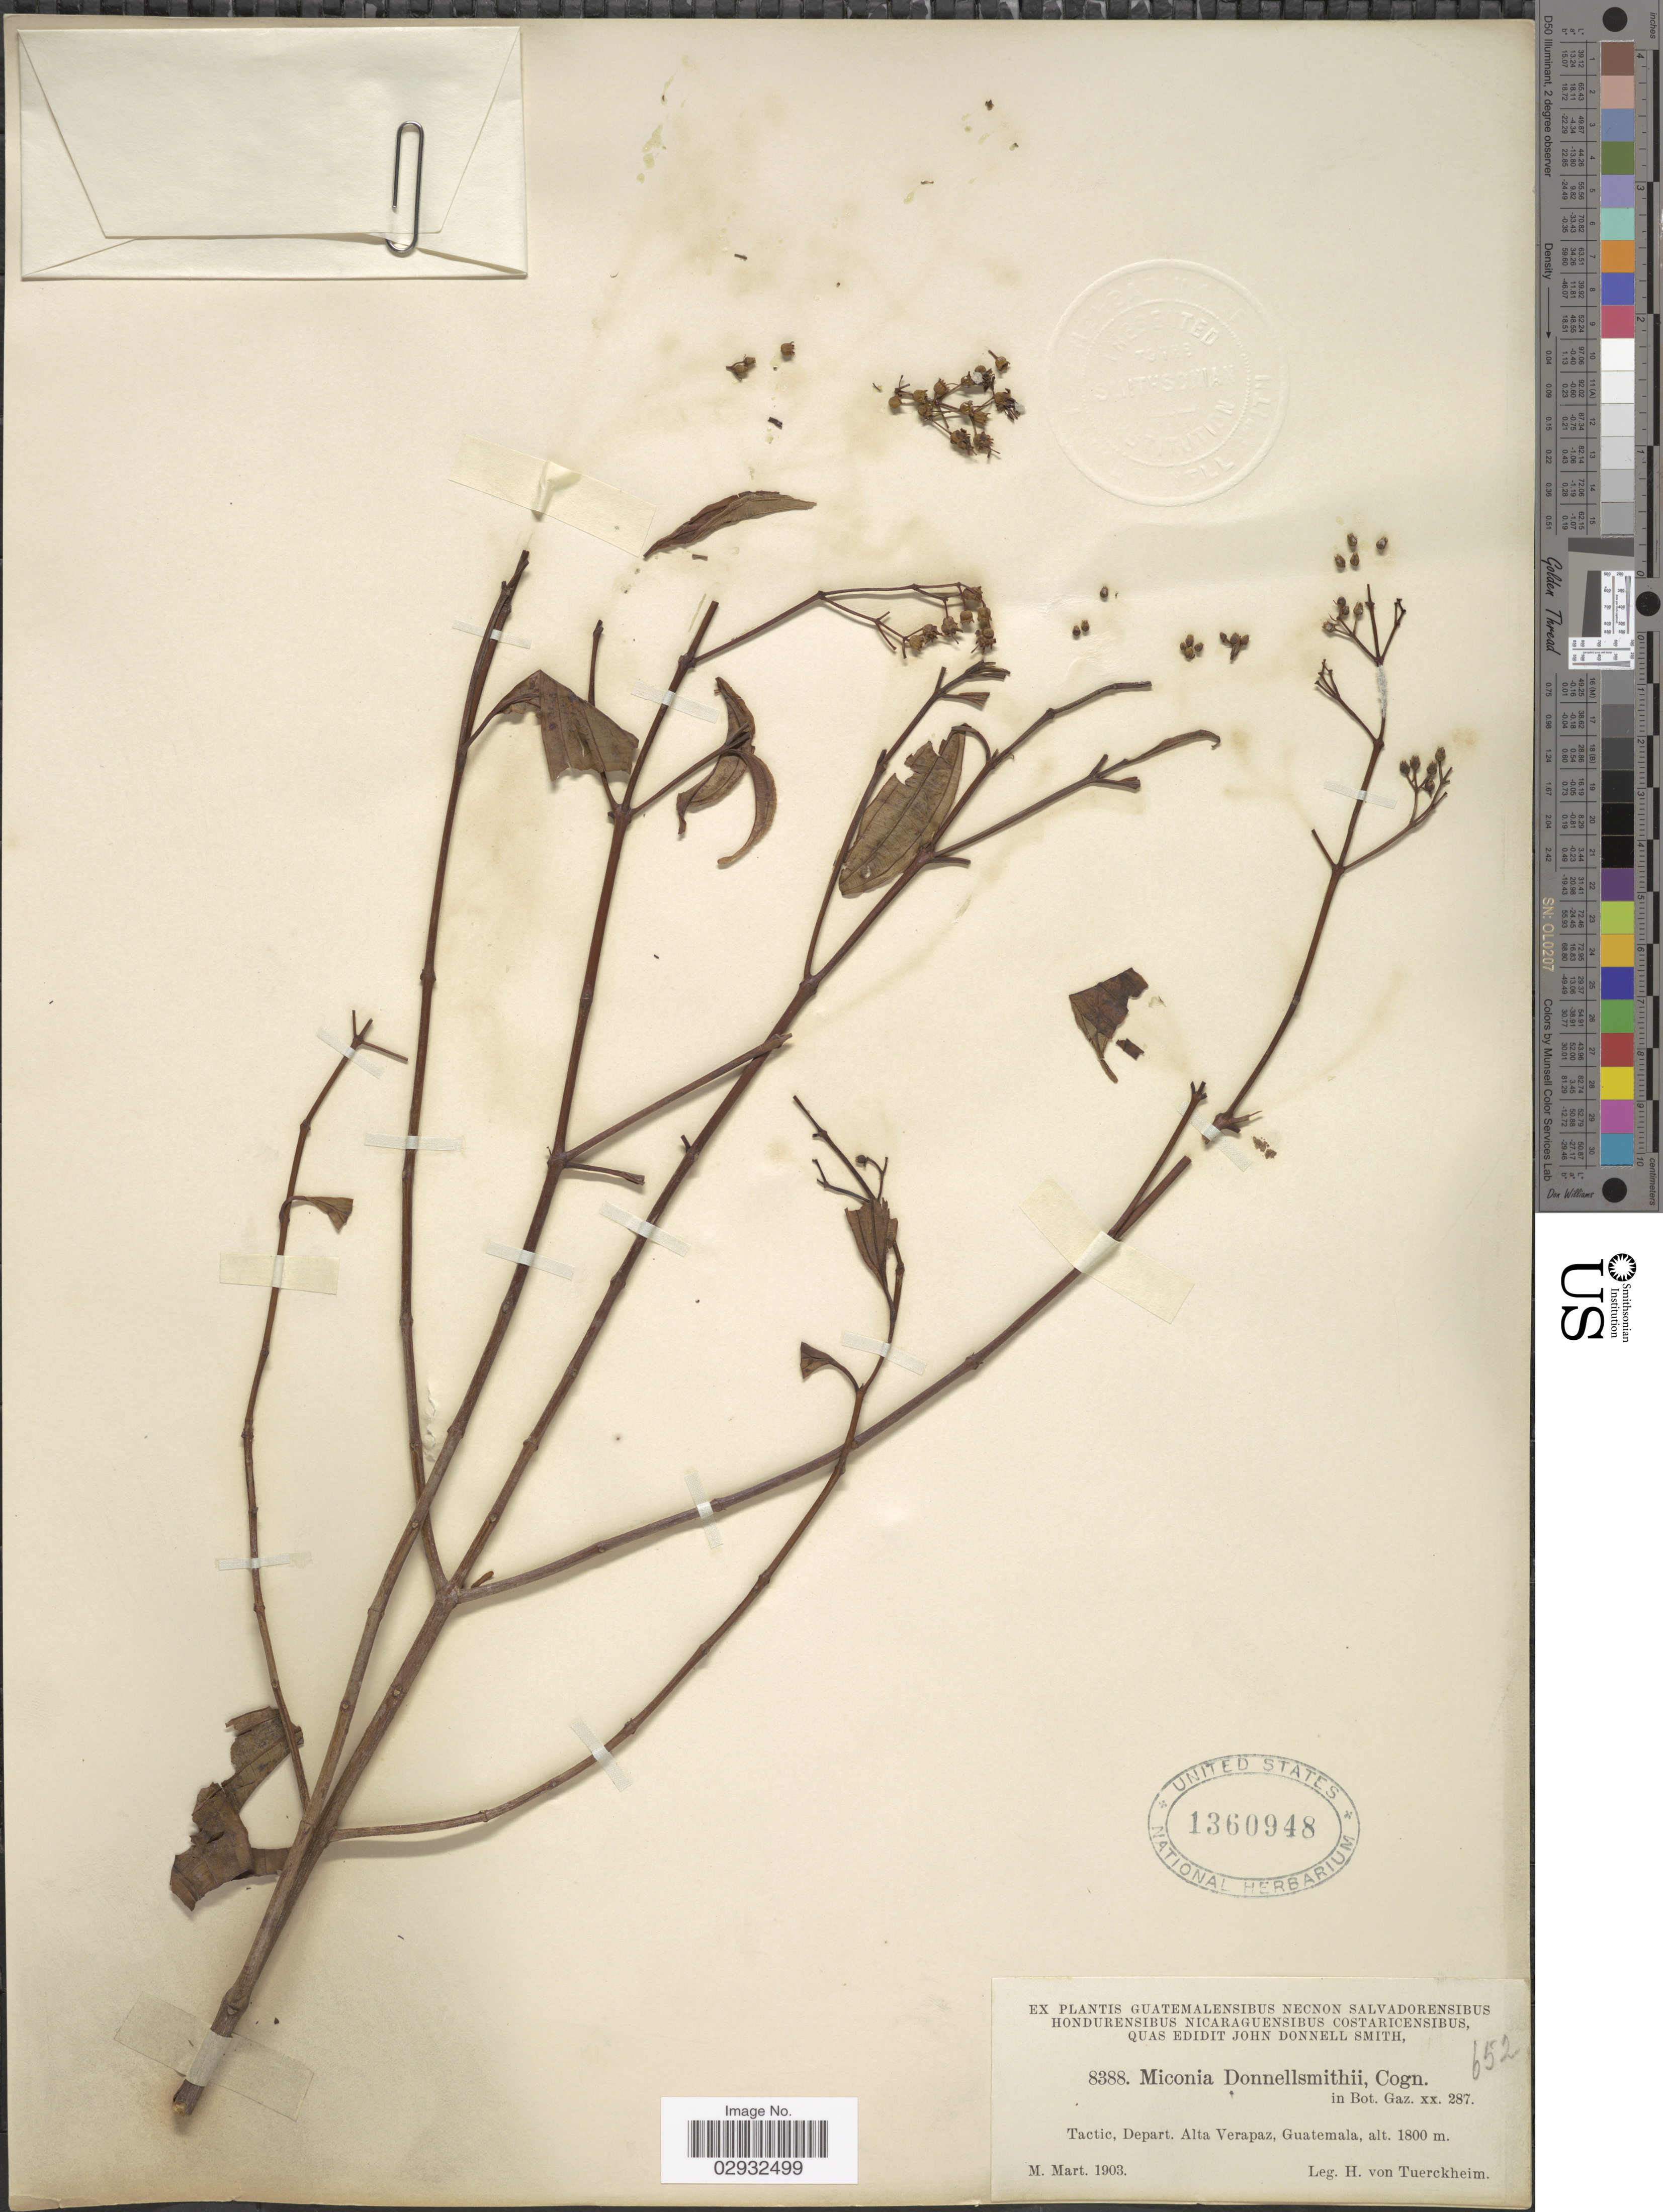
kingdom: Plantae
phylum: Tracheophyta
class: Magnoliopsida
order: Myrtales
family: Melastomataceae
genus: Miconia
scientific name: Miconia donnell-smithii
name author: Cogn.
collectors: H. von Türckheim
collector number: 8388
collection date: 1903-03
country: Guatemala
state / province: Alta Verapaz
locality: Tactic.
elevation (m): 1800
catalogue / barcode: US 1360948